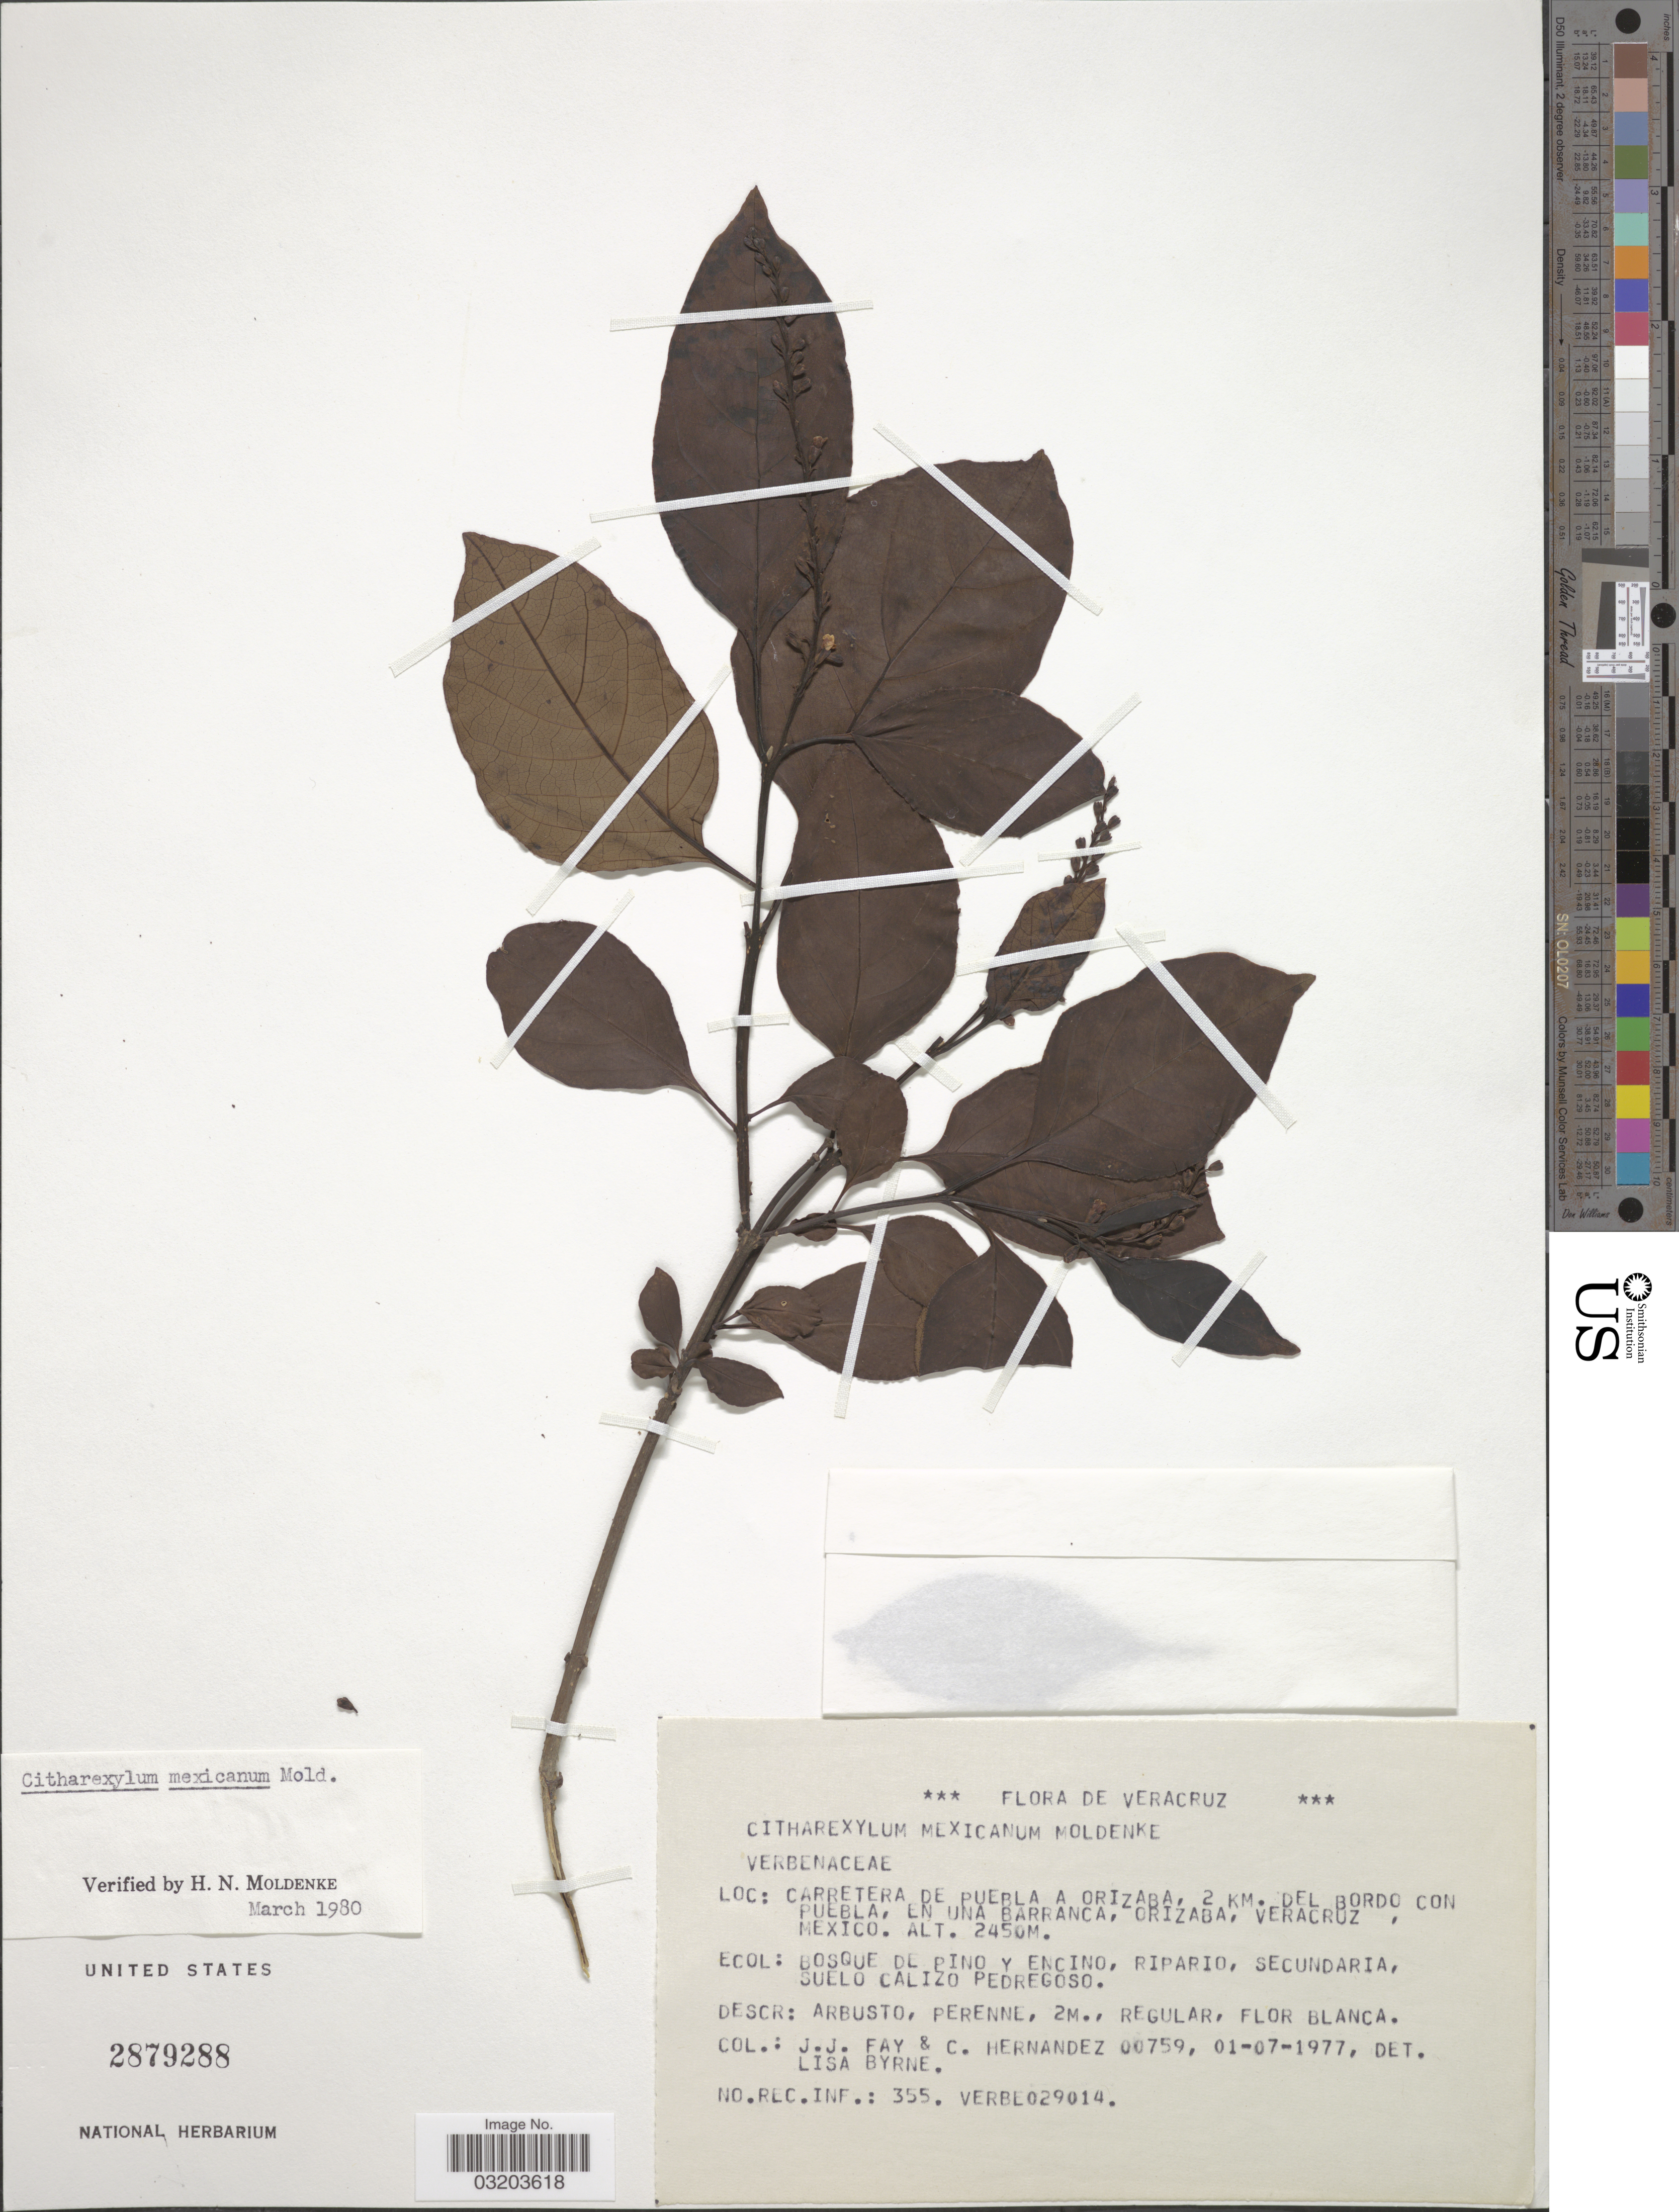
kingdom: Plantae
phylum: Tracheophyta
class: Magnoliopsida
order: Lamiales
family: Verbenaceae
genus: Citharexylum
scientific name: Citharexylum mexicanum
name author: Moldenke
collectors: J. Fay & C. Hernandez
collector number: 00759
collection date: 1977-07-01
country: Mexico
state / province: Veracruz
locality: Veracruz. Carretera de Puebla a Orizaba, 2 km. del Bordo con Puebla, en una Barranca, Orizaba.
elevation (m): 2450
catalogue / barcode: US 2879288